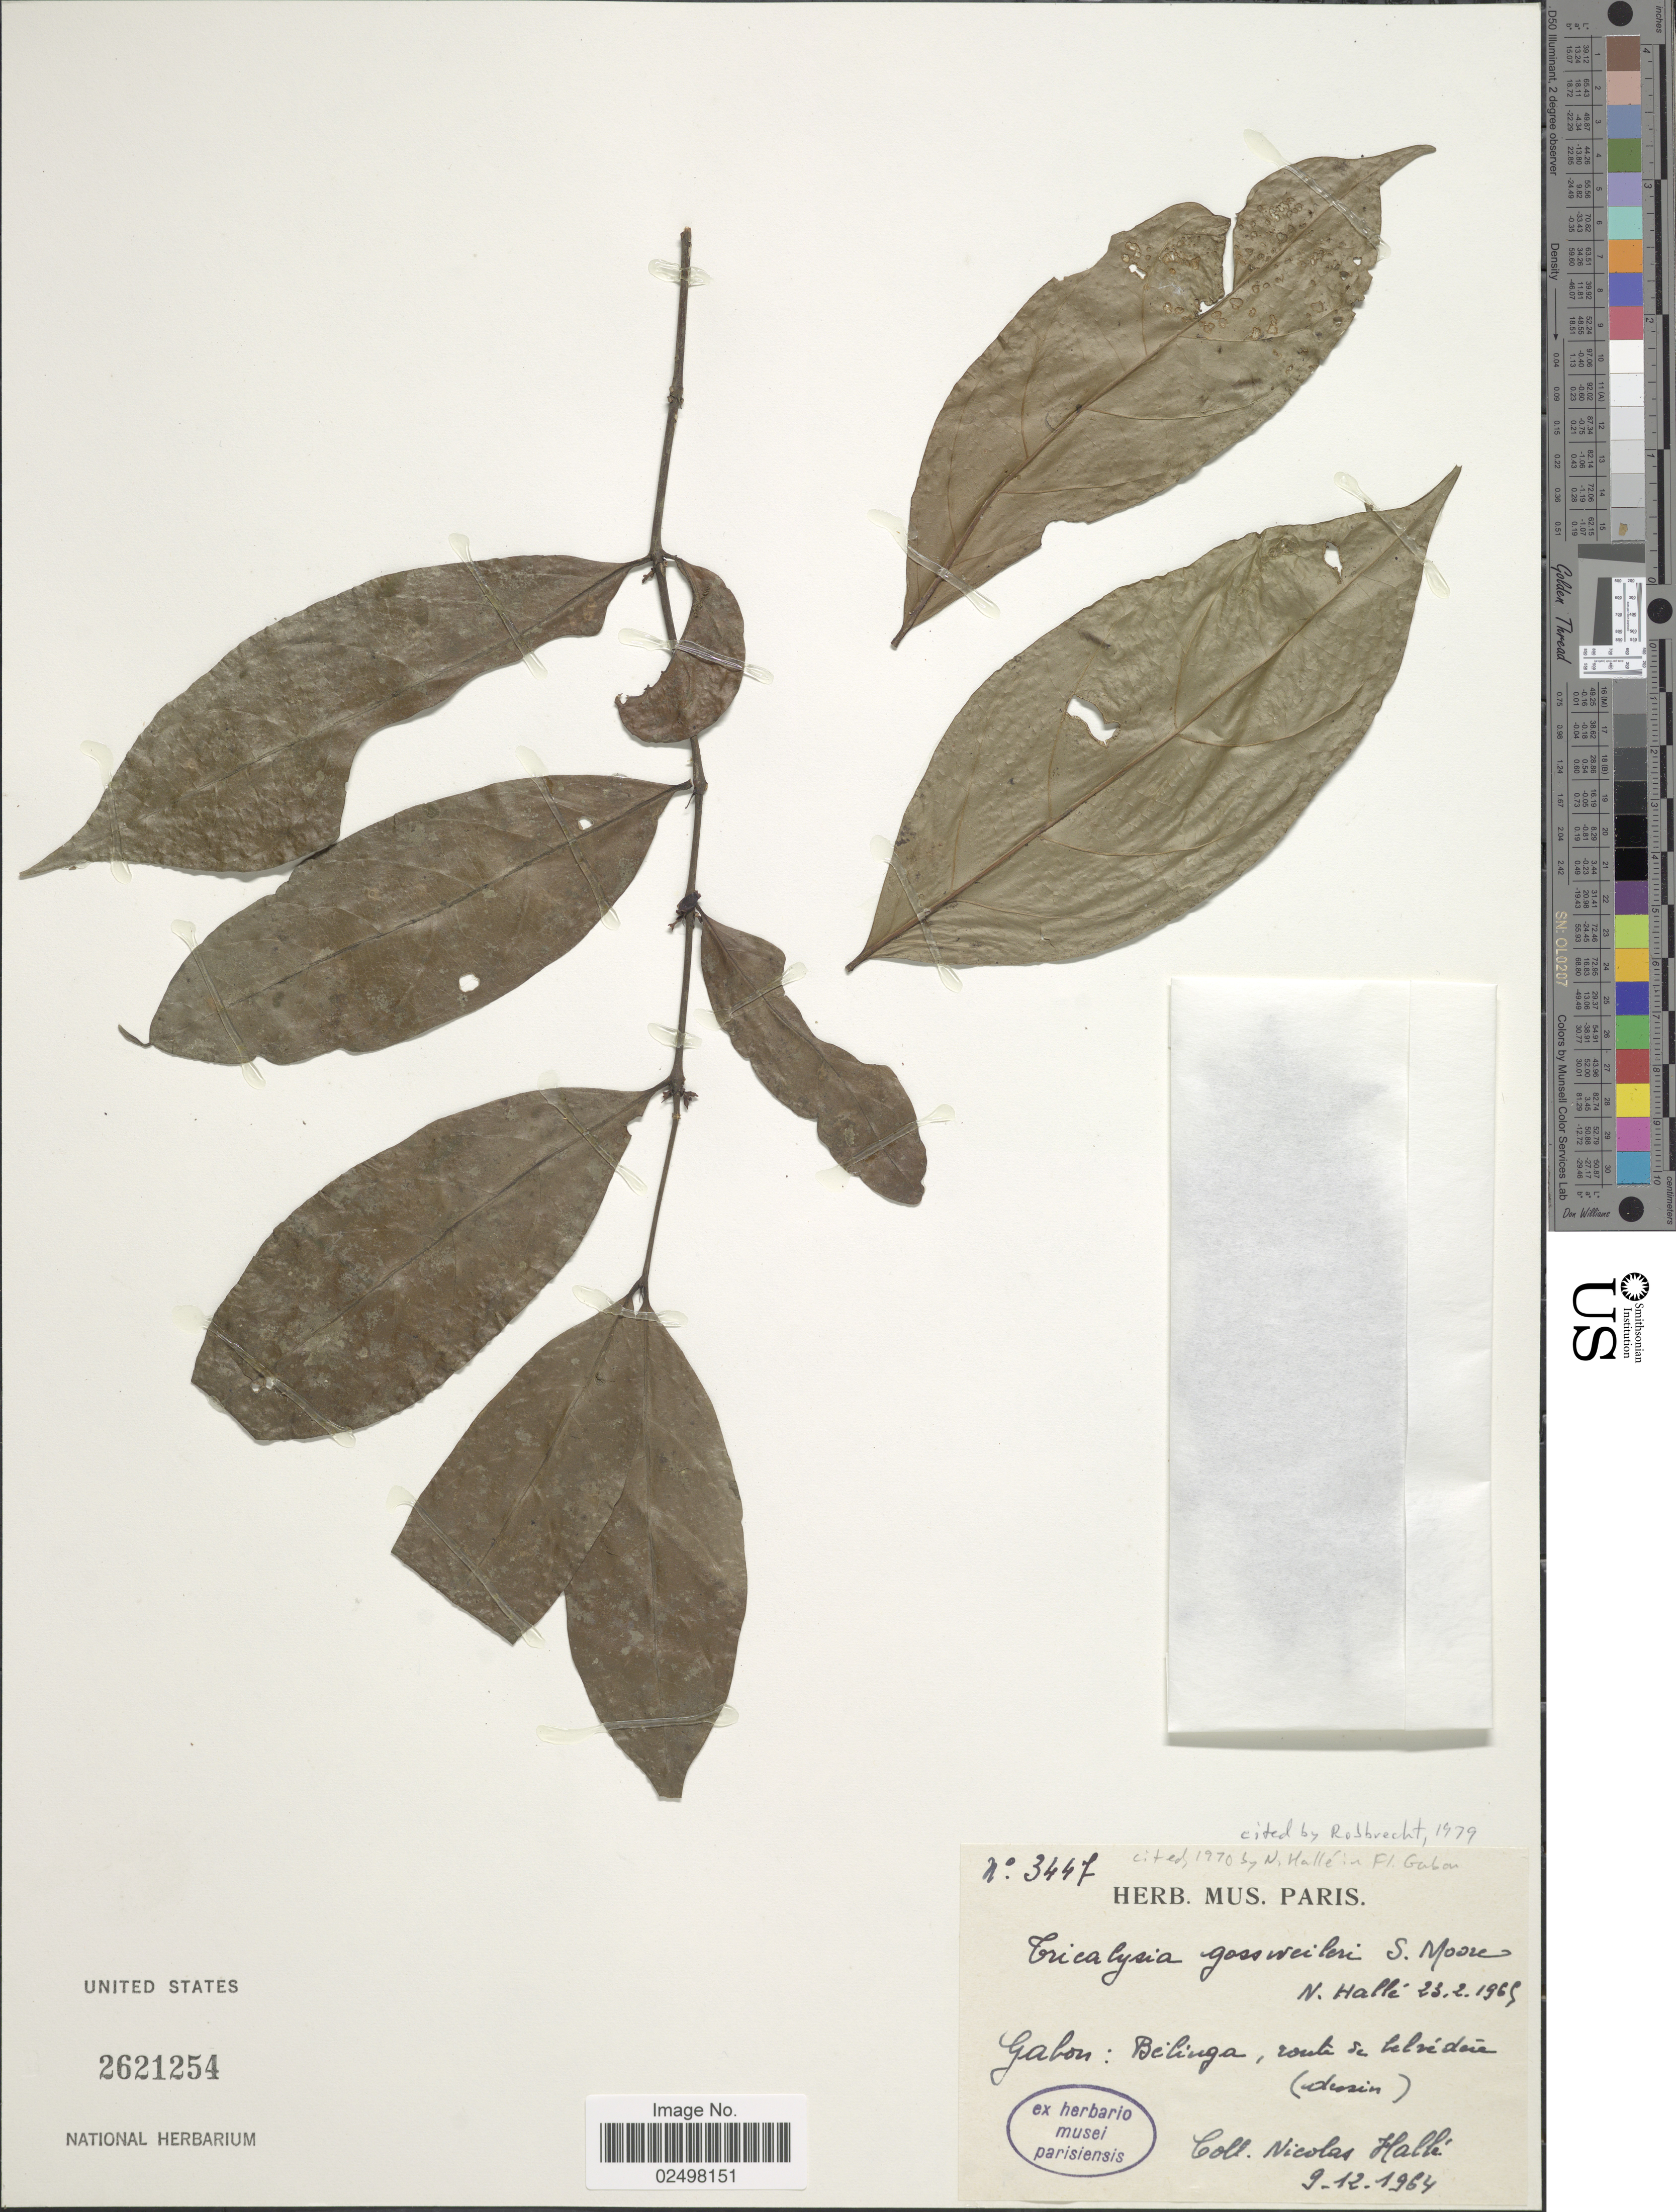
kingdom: Plantae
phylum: Tracheophyta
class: Magnoliopsida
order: Gentianales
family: Rubiaceae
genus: Tricalysia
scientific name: Tricalysia gossweileri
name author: S. Moore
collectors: N. Hallé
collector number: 3447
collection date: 1964-12-09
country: Gabon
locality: Belinga, route de belsidera (dersin) [interpreted]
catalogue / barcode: US 2621254